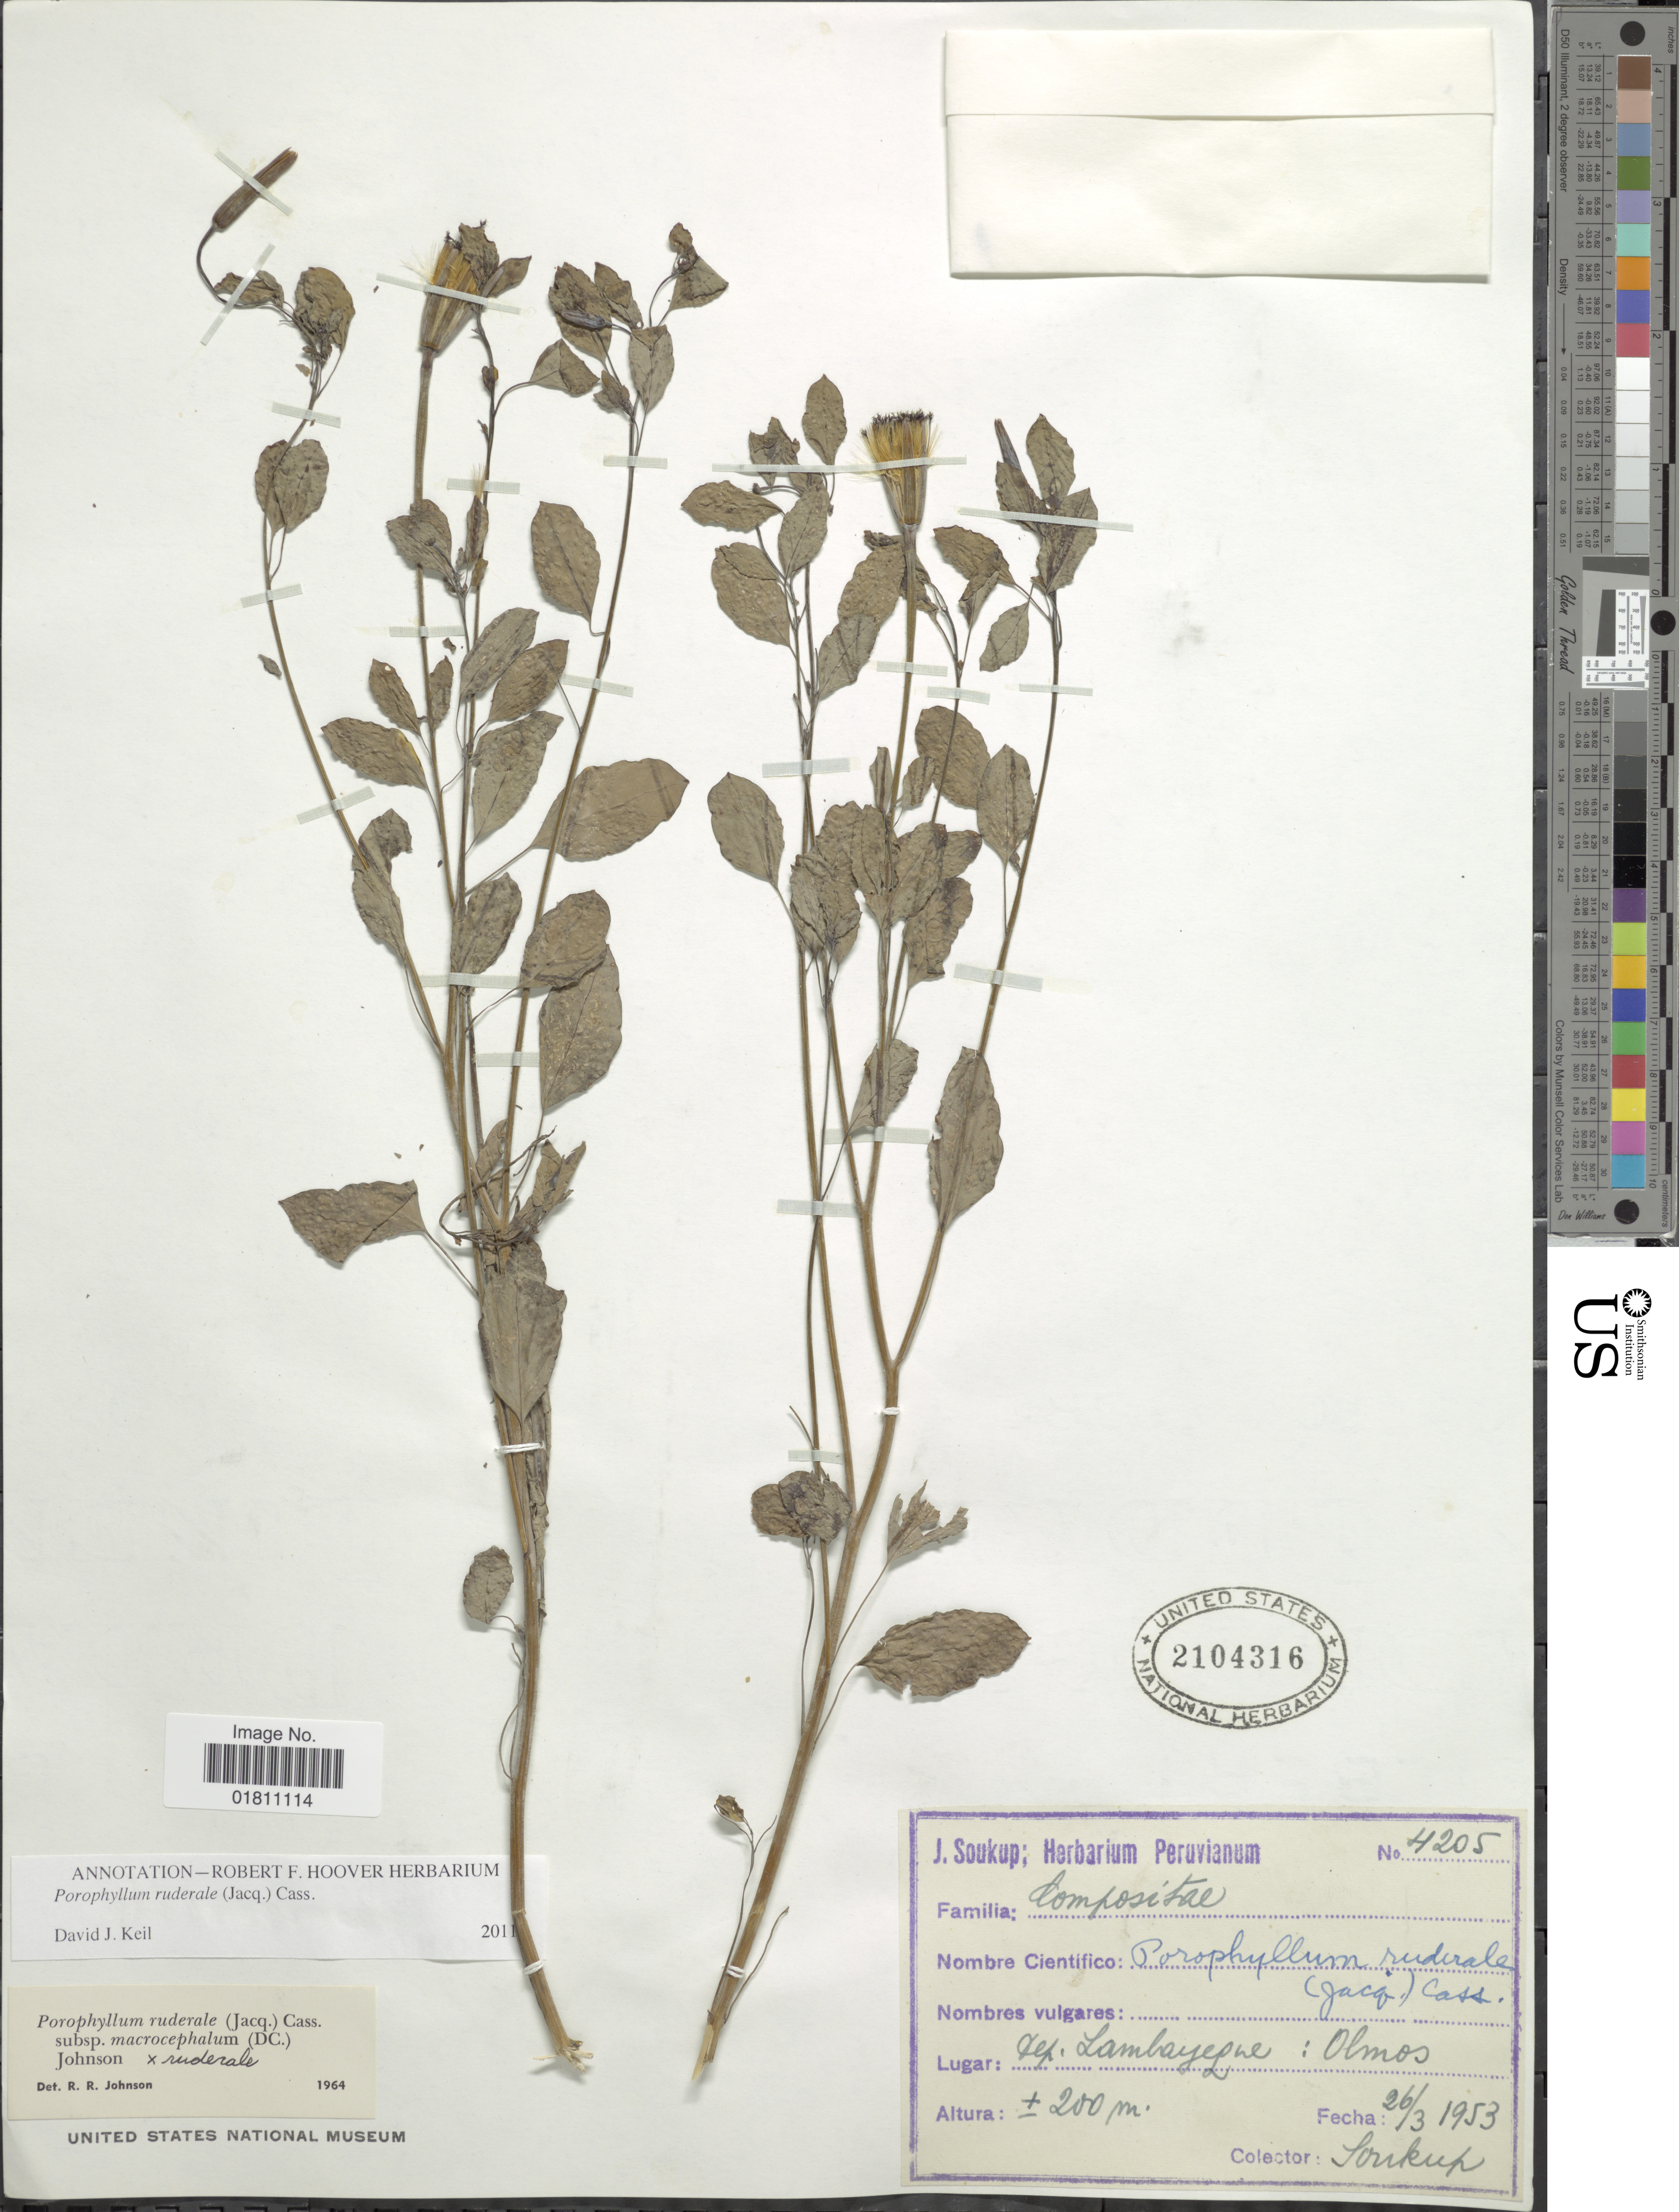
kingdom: Plantae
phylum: Tracheophyta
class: Magnoliopsida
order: Asterales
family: Asteraceae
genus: Porophyllum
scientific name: Porophyllum ruderale subsp. ruderale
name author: (Jacq.) Cass.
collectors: J. Soukup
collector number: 4205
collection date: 1953-03-26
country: Peru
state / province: Lambayeque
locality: Dep. lambayeque: Olmos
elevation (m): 200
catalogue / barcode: US 2104316